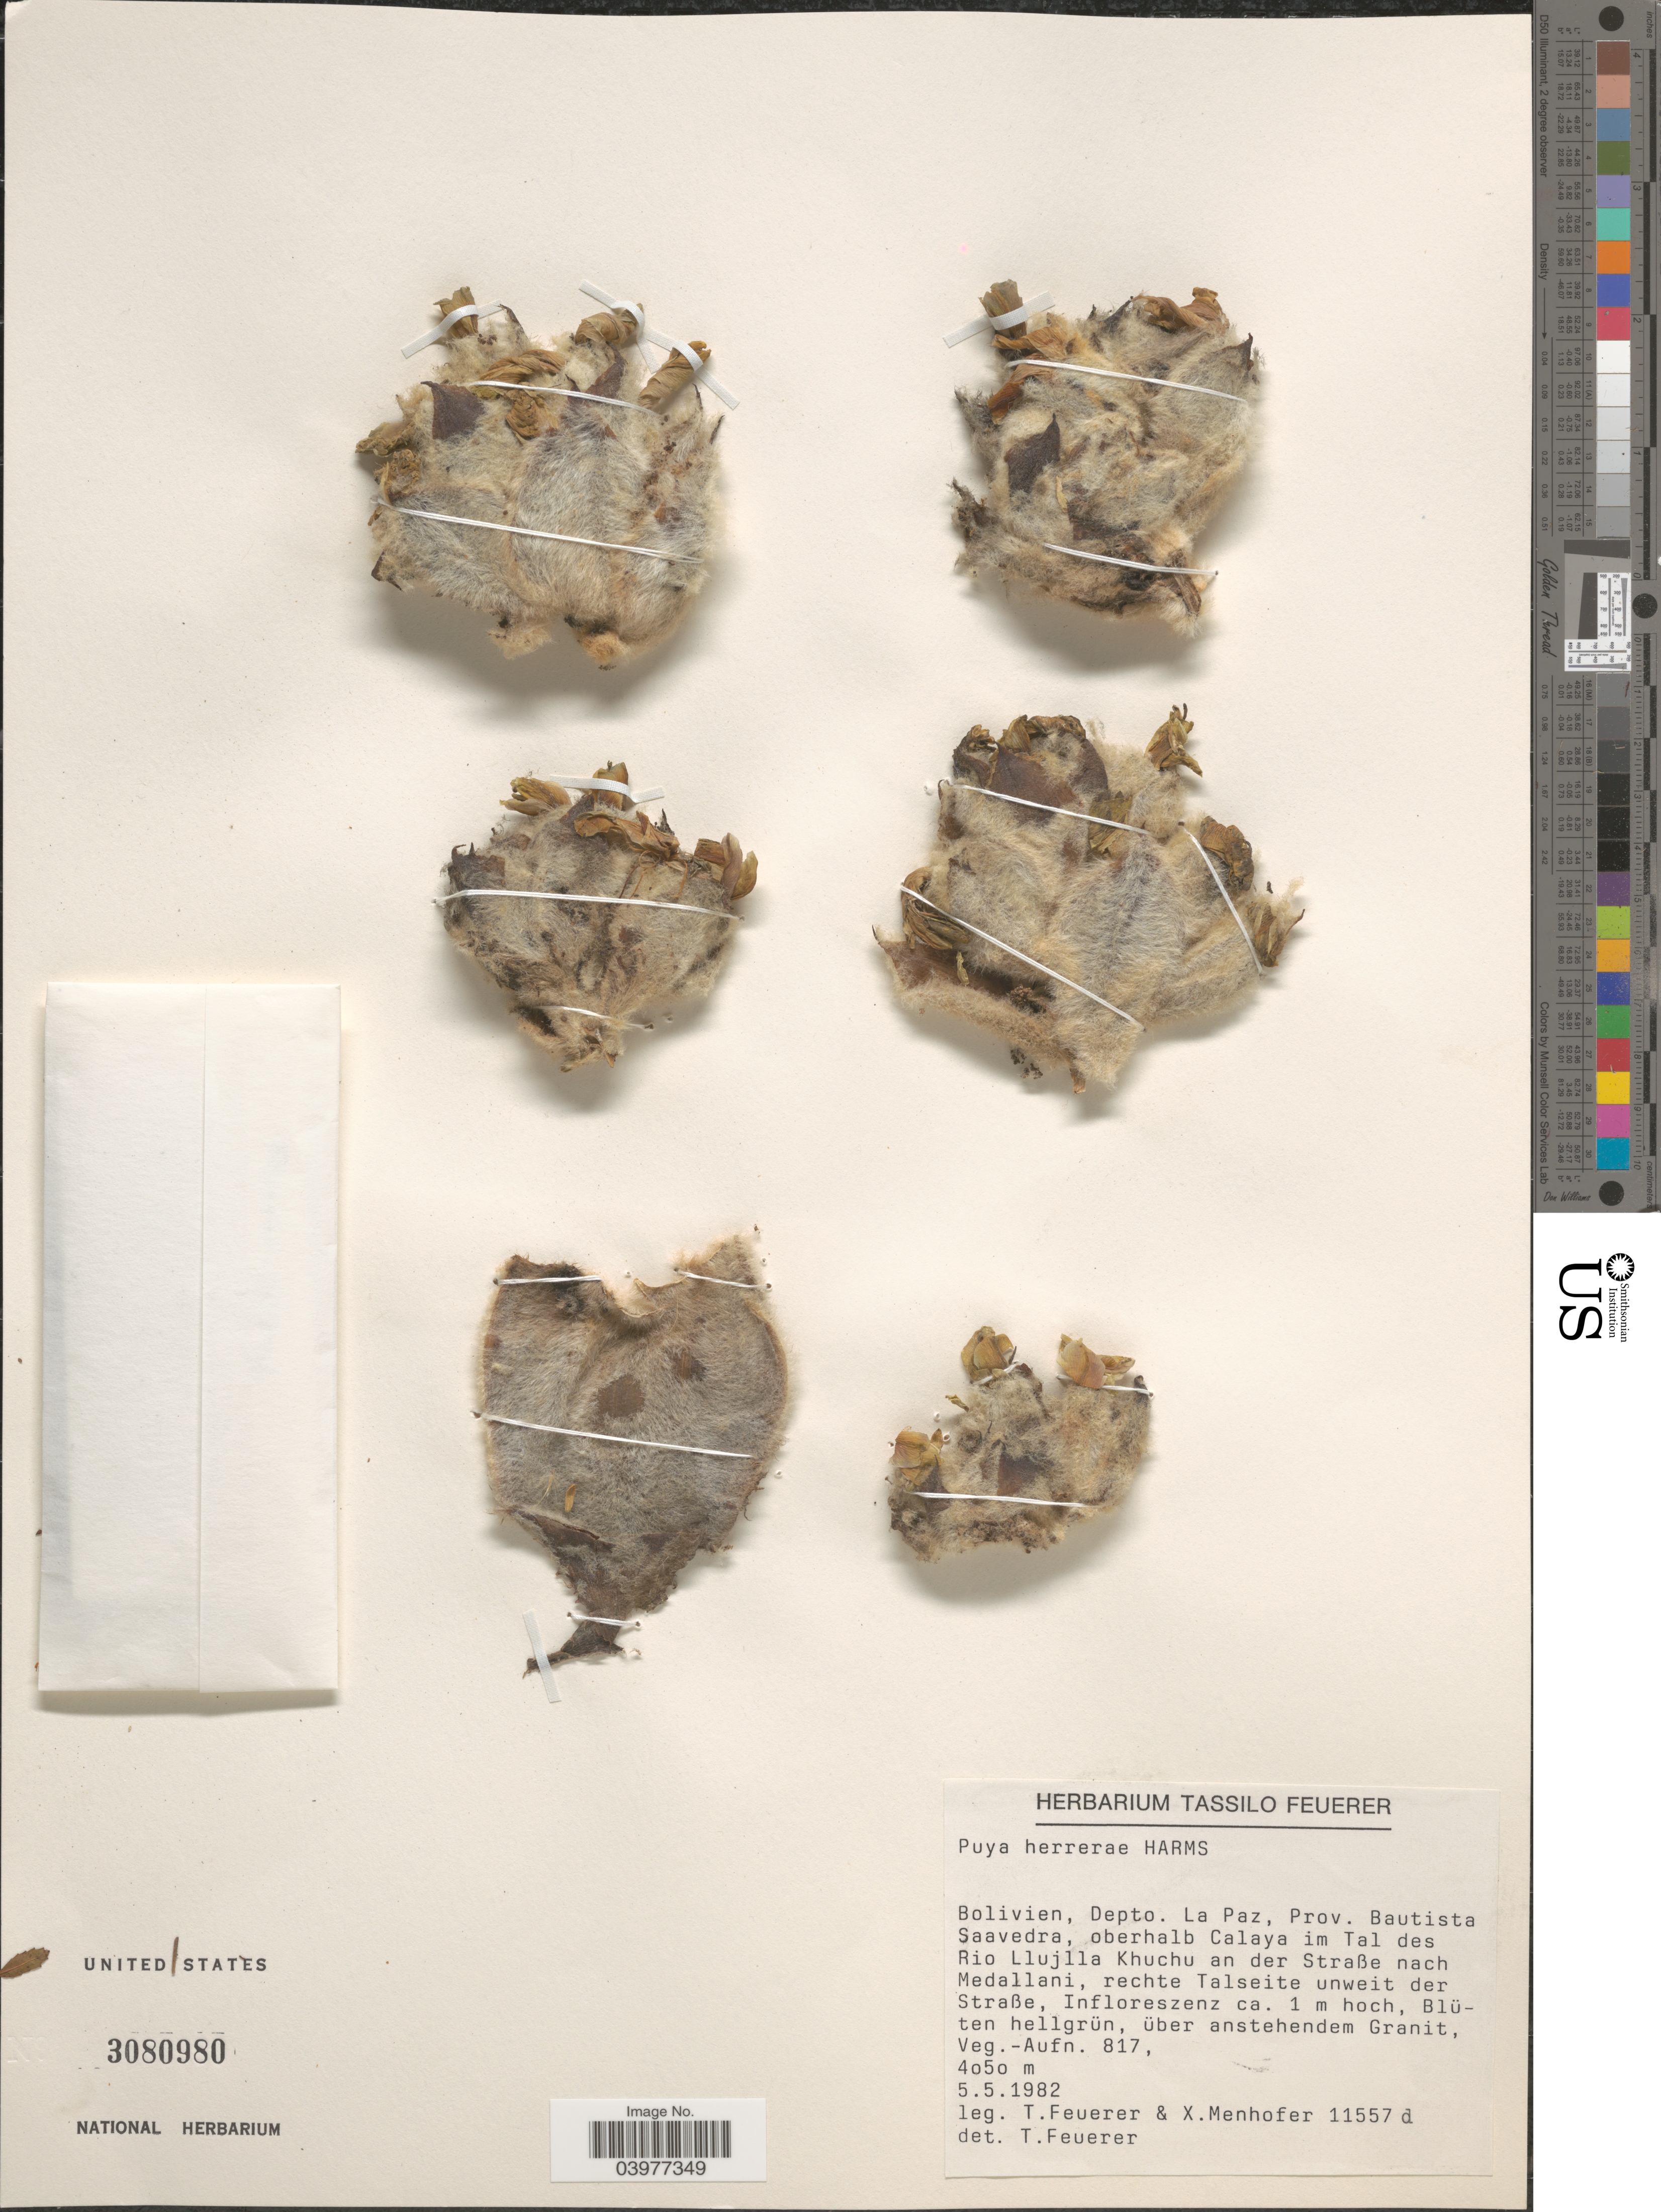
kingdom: Plantae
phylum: Tracheophyta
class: Liliopsida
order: Poales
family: Bromeliaceae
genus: Puya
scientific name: Puya herrerae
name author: Harms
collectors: T. Feuerer & X. Menhofer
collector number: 11557 d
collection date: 1982-05-05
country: Bolivia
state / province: La Paz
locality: Depto. La Paz, Prov. Bautista Saavedra, oberhalb Calaya im Tal des Rio Llujlla Khuchu an der Straße nach Medallani, rechte Talseite unweit der Straße.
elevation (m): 4050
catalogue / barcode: US 3080980